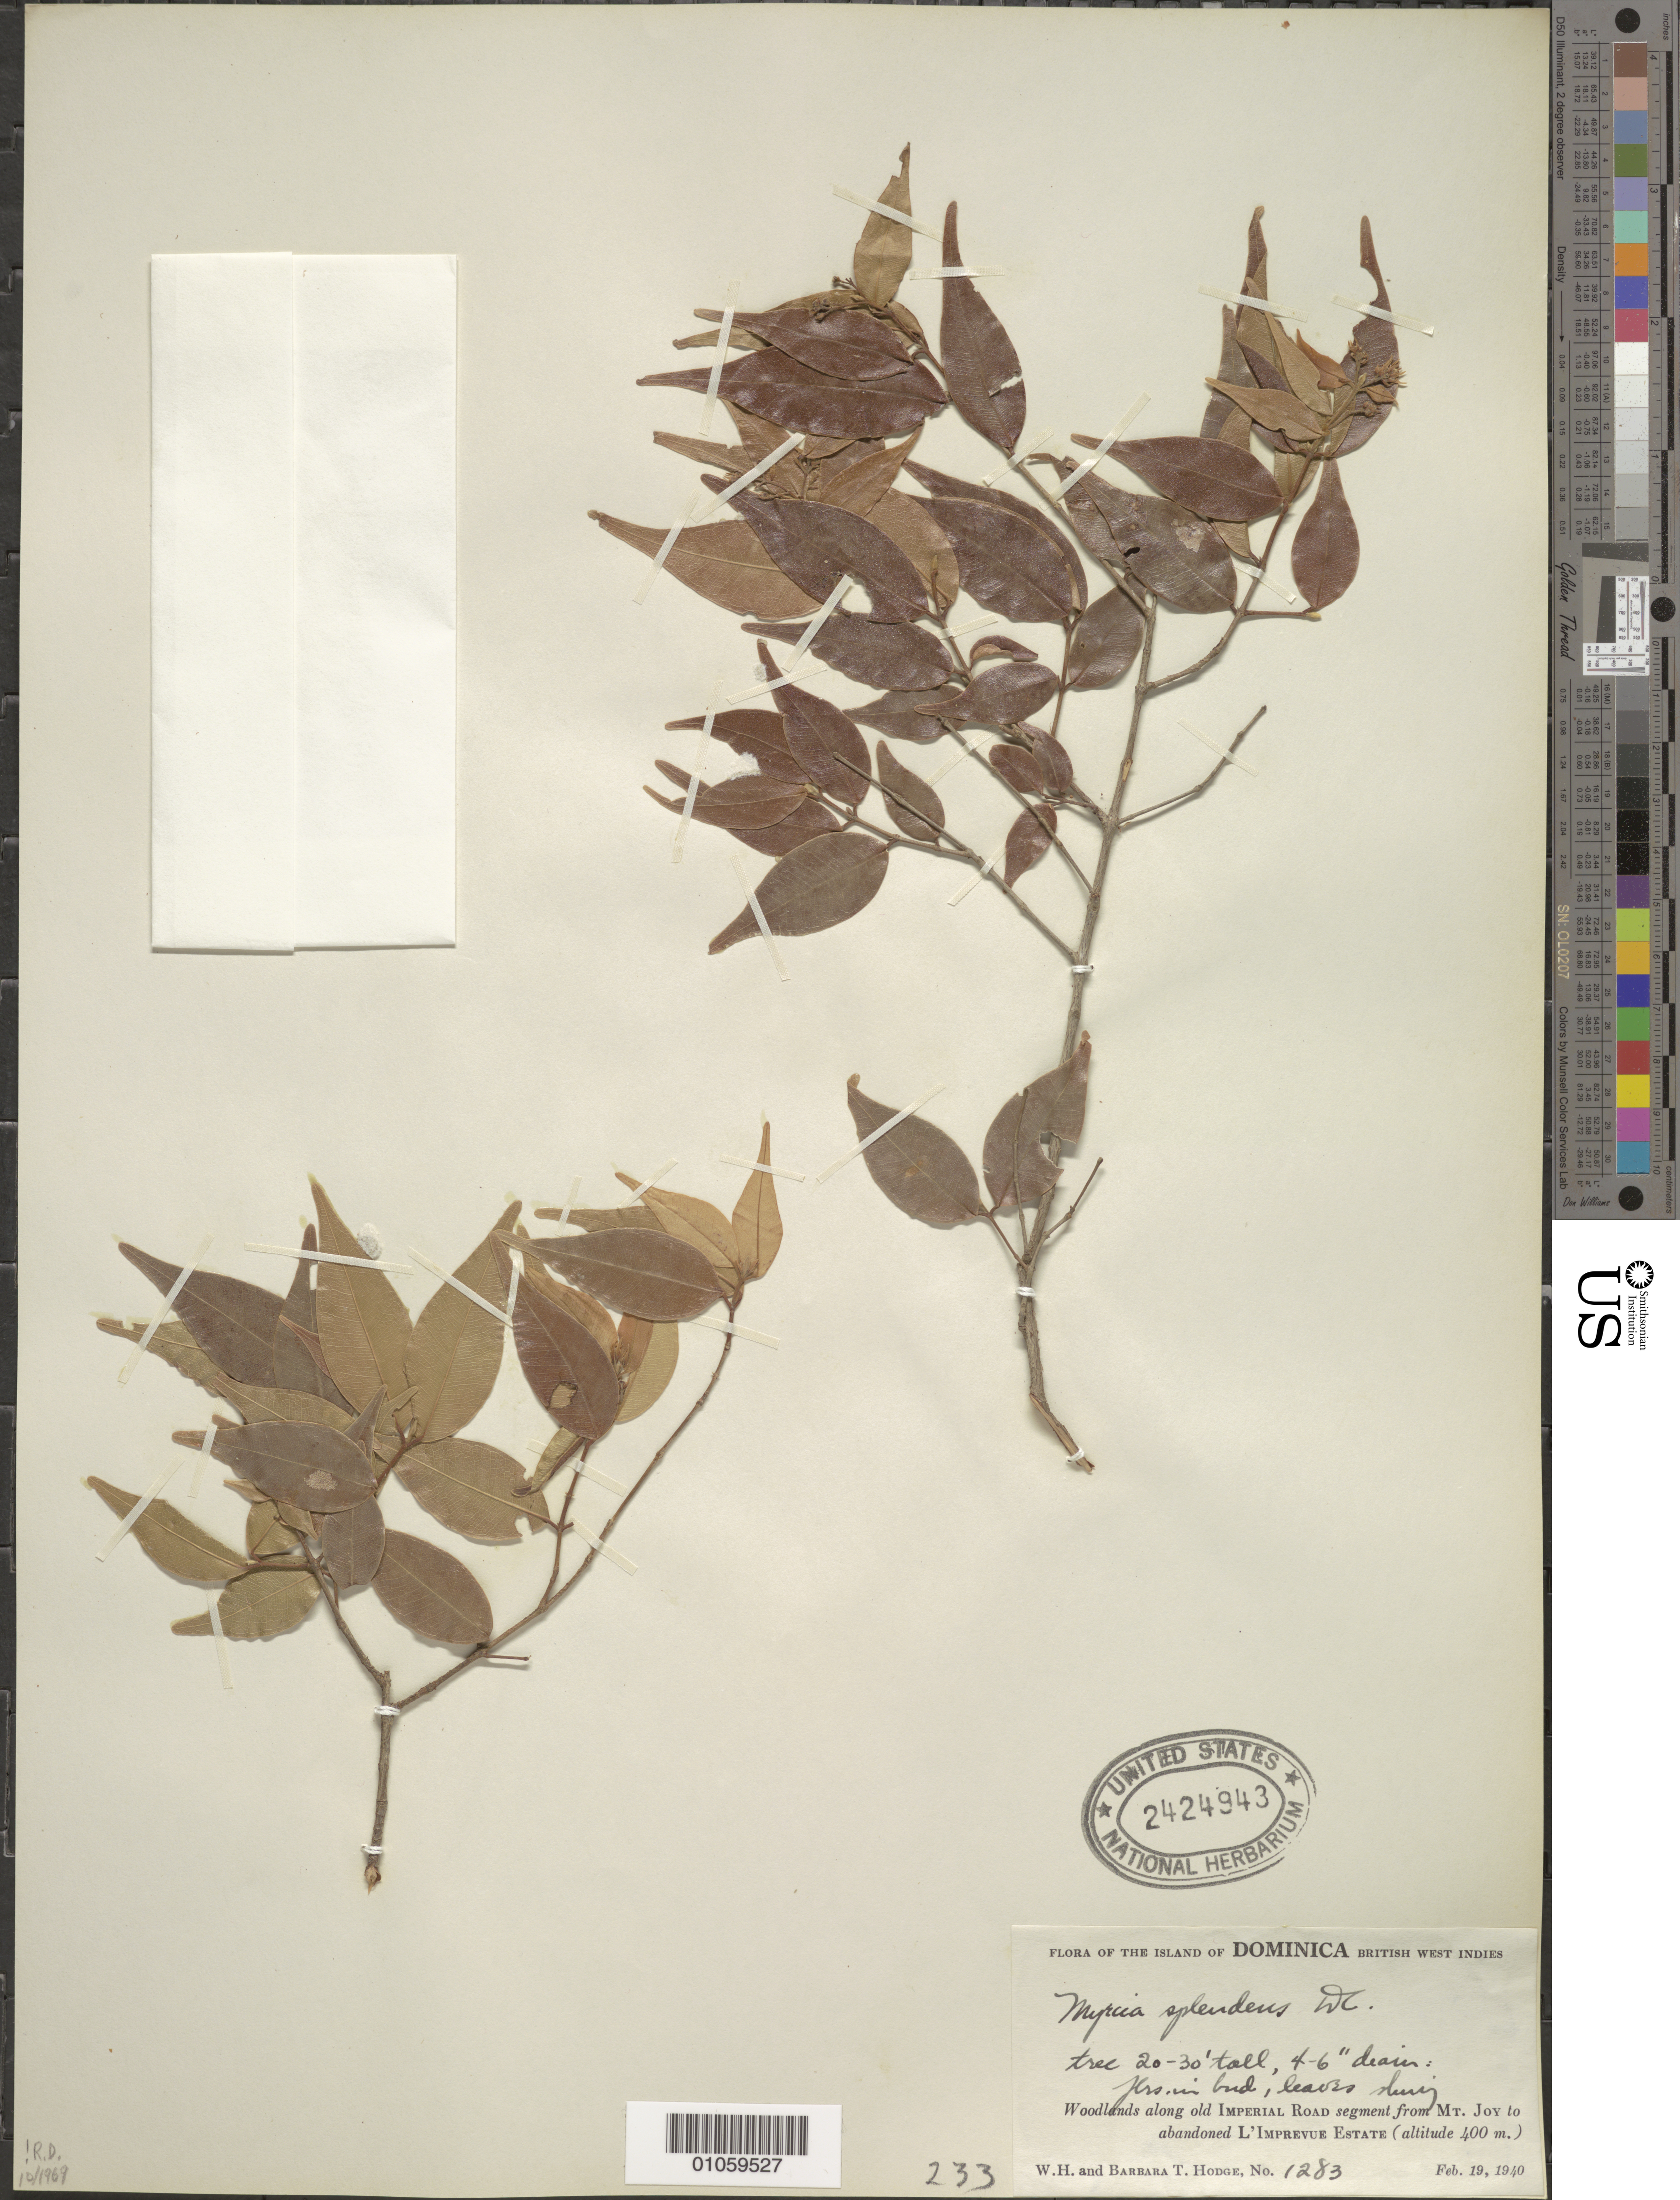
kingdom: Plantae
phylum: Tracheophyta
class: Magnoliopsida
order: Myrtales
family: Myrtaceae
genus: Myrcia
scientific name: Myrcia splendens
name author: (Sw.) DC.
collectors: W. Hodge & B. Hodge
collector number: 1283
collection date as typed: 19 Feb 1940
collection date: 1940-02-19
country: Dominica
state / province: St. Paul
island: Dominica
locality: Along old Imperial Road from Mt. Joy to abandoned L'Imprevue Estate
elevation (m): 400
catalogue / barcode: US 2424943